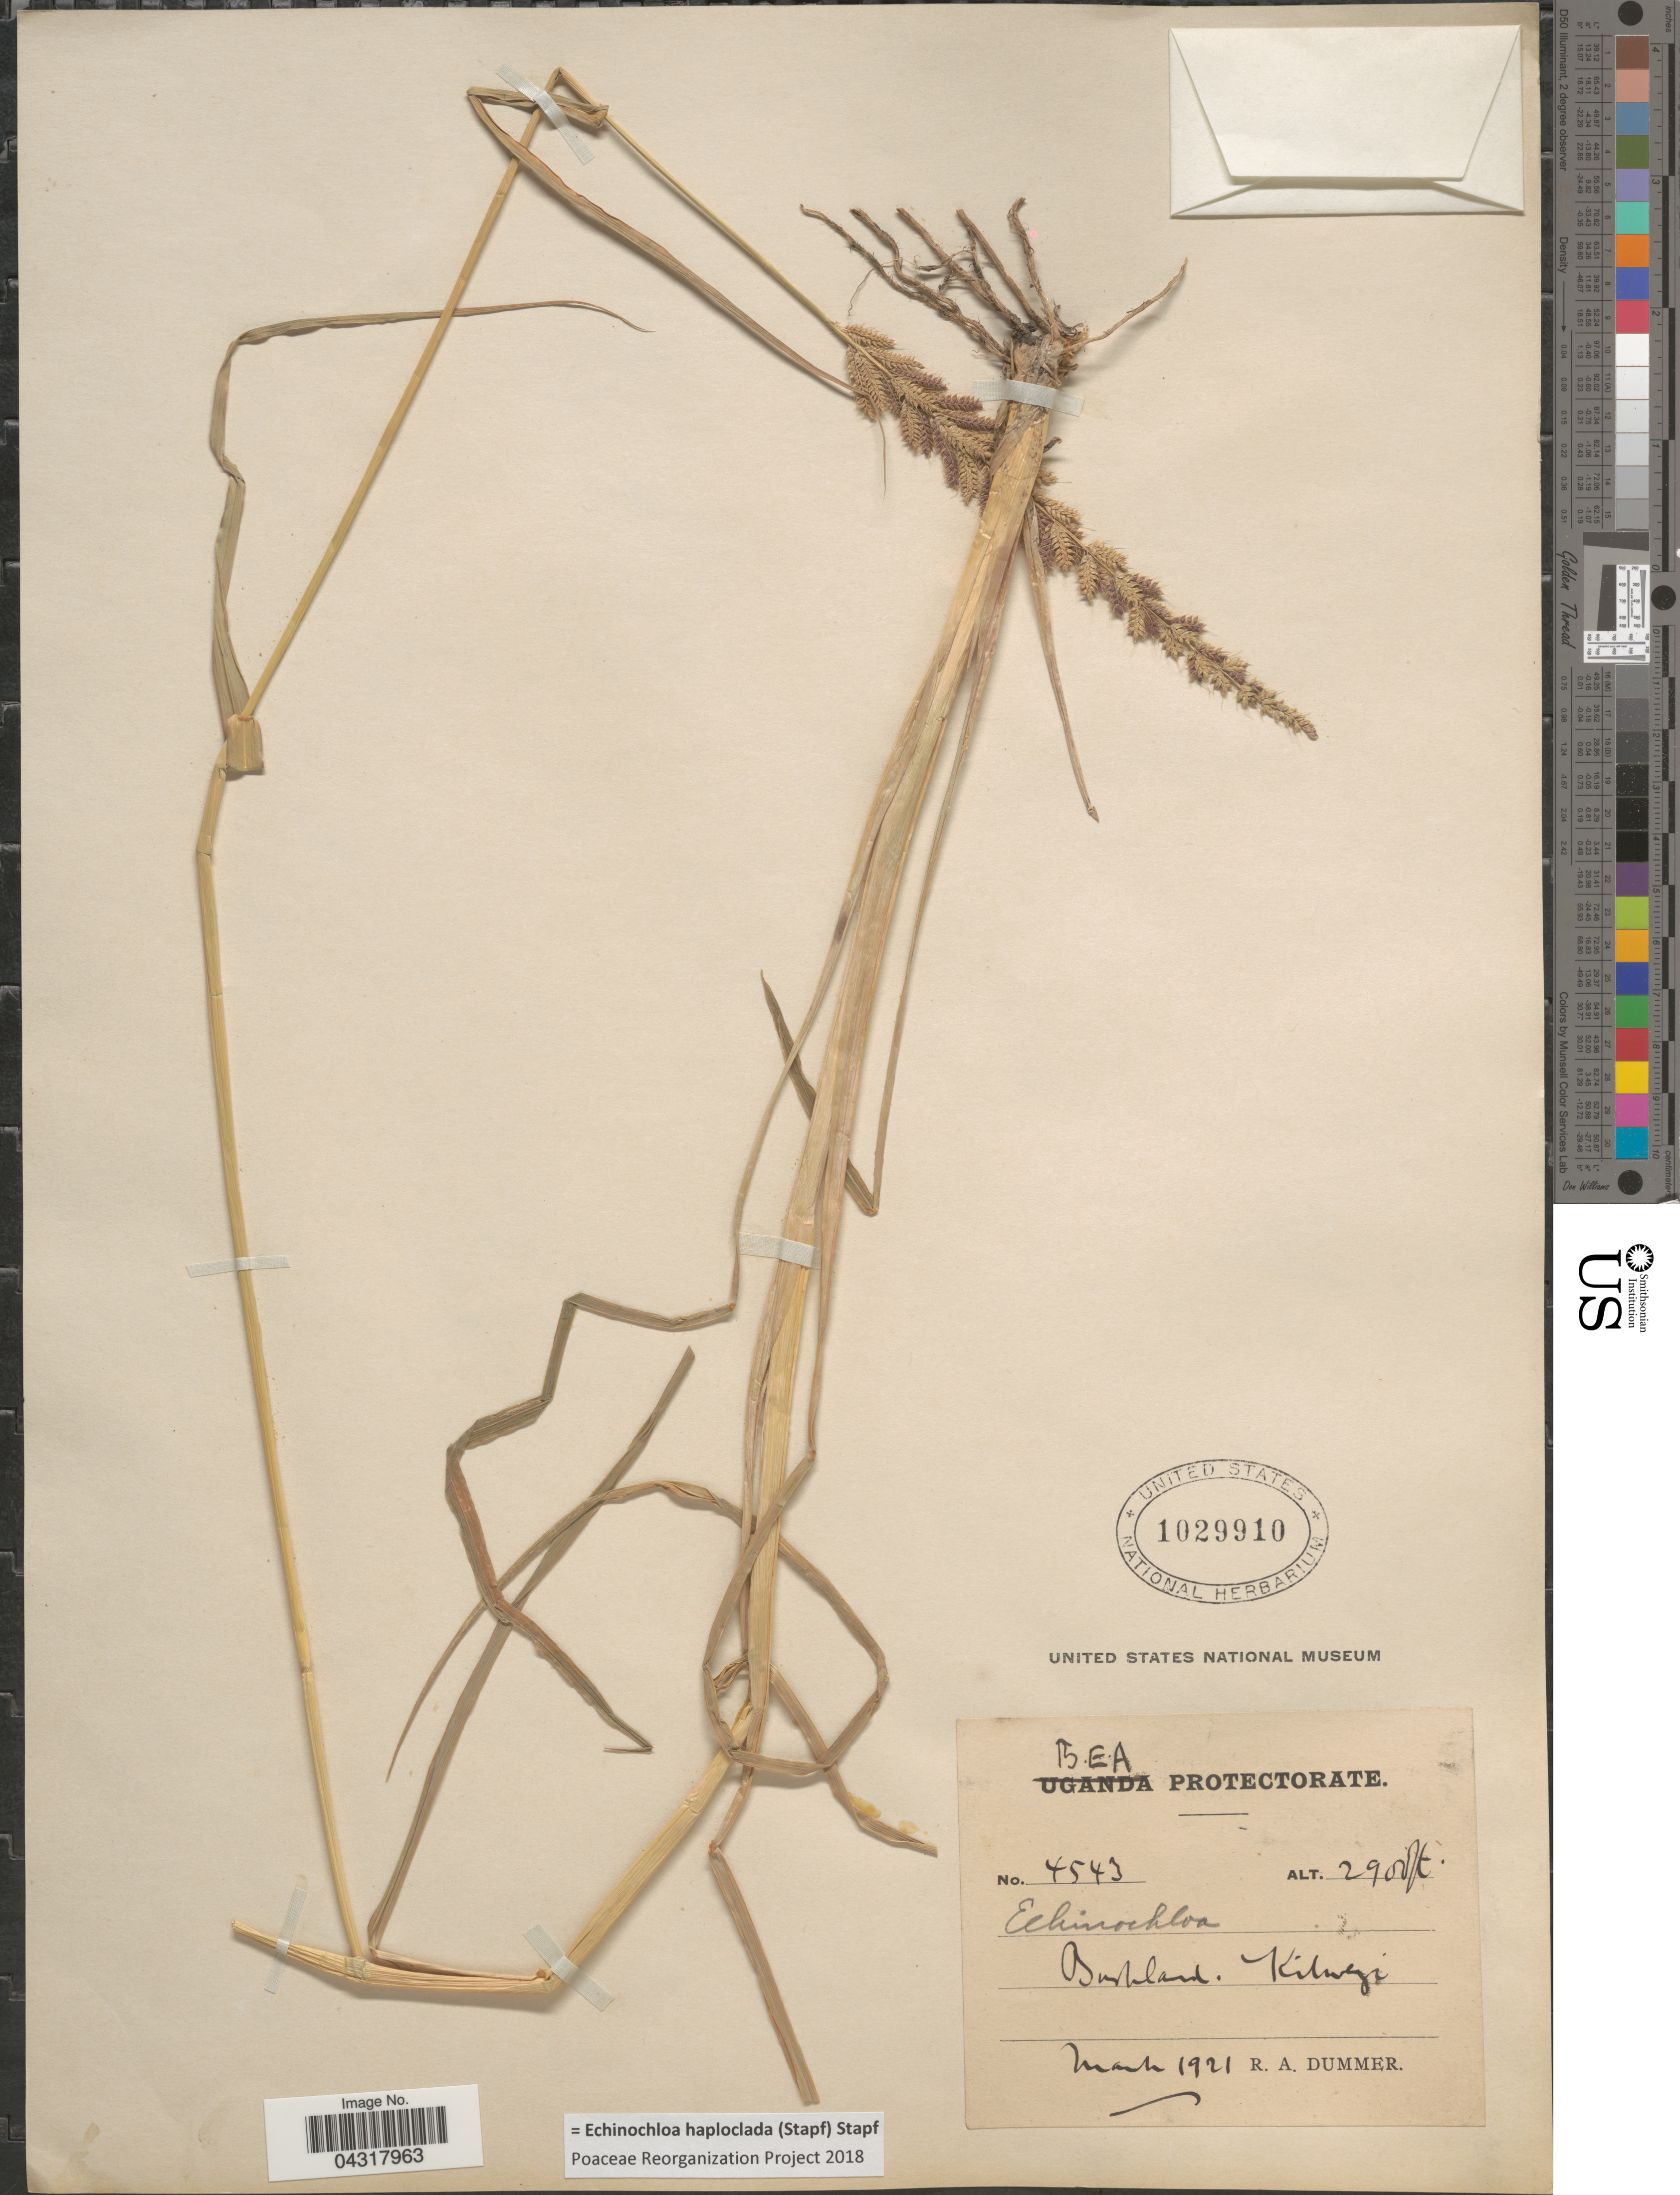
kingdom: Plantae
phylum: Tracheophyta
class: Liliopsida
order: Poales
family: Poaceae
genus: Echinochloa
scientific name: Echinochloa haploclada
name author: (Stapf) Stapf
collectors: R. Dümmer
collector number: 4543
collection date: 1921-03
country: Kenya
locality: B. E. A. Protectorate. Bushland. Kibwezi.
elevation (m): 884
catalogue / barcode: US 1029910